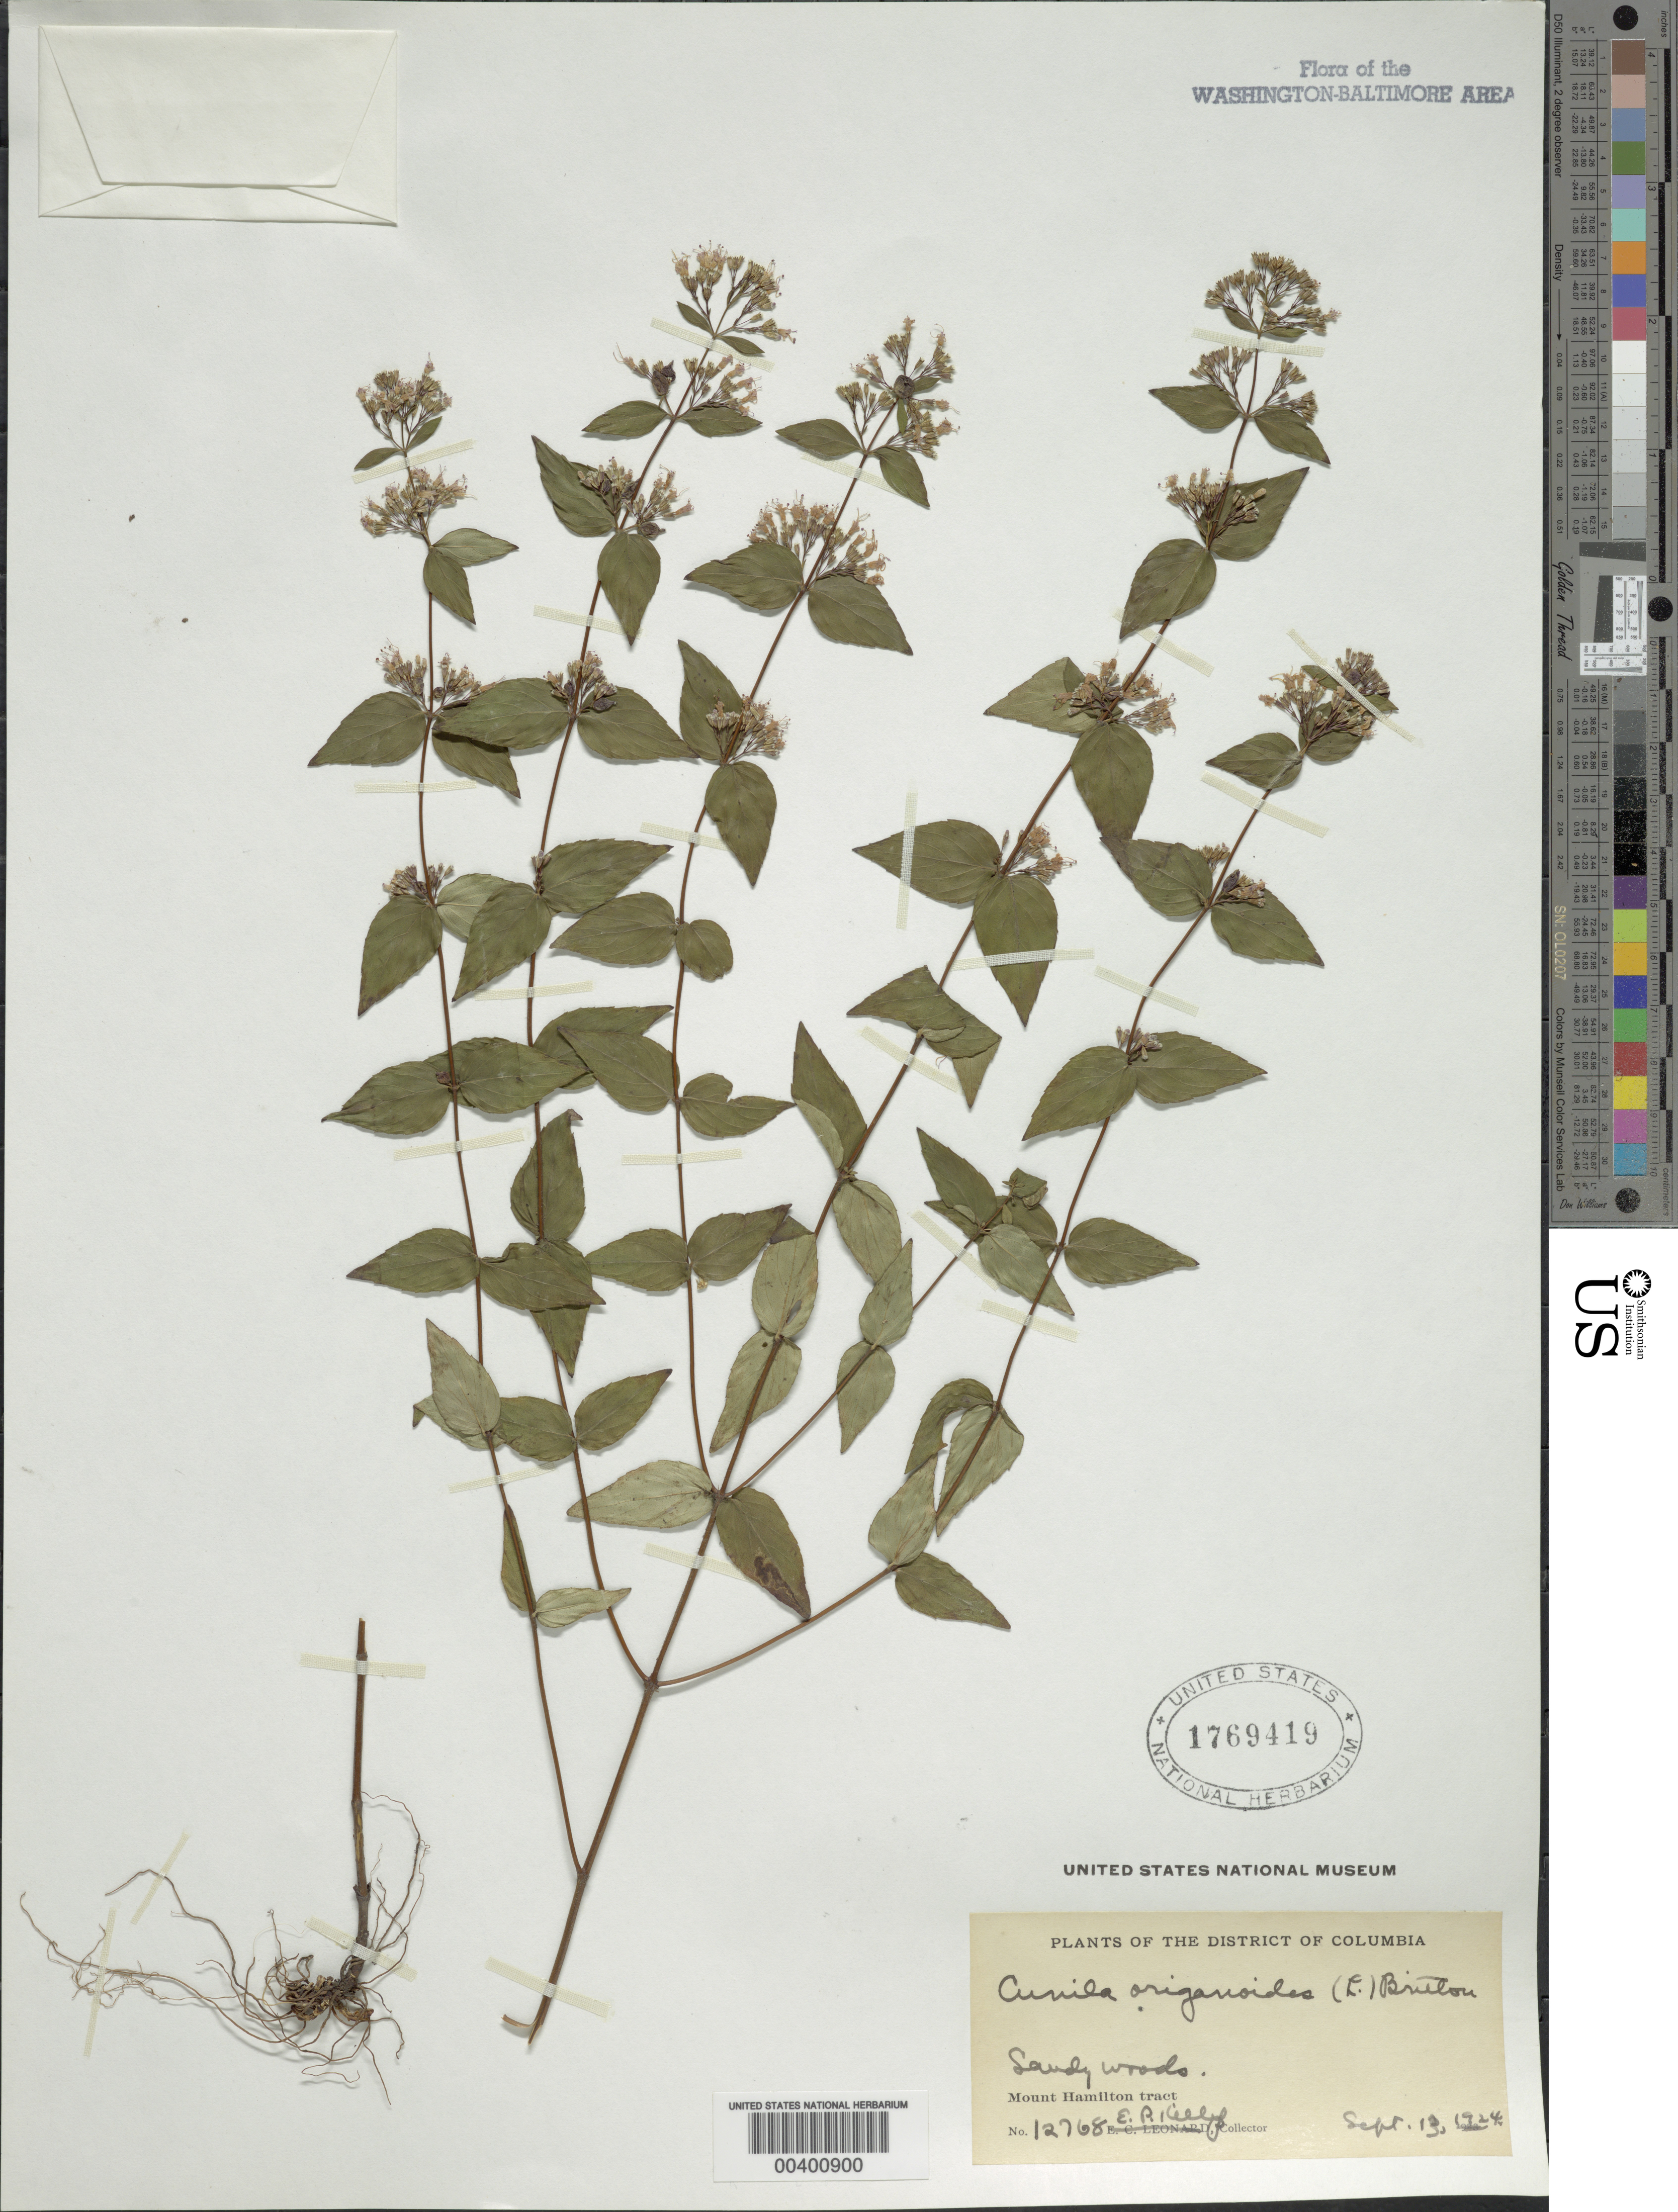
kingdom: Plantae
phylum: Tracheophyta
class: Magnoliopsida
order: Lamiales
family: Lamiaceae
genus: Cunila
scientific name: Cunila origanoides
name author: (L.) Britton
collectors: E. P. Killip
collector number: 12768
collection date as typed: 13 Sep 1924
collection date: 1924-09-13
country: United States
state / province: District of Columbia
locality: Mount Hamilton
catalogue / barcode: US 1769419